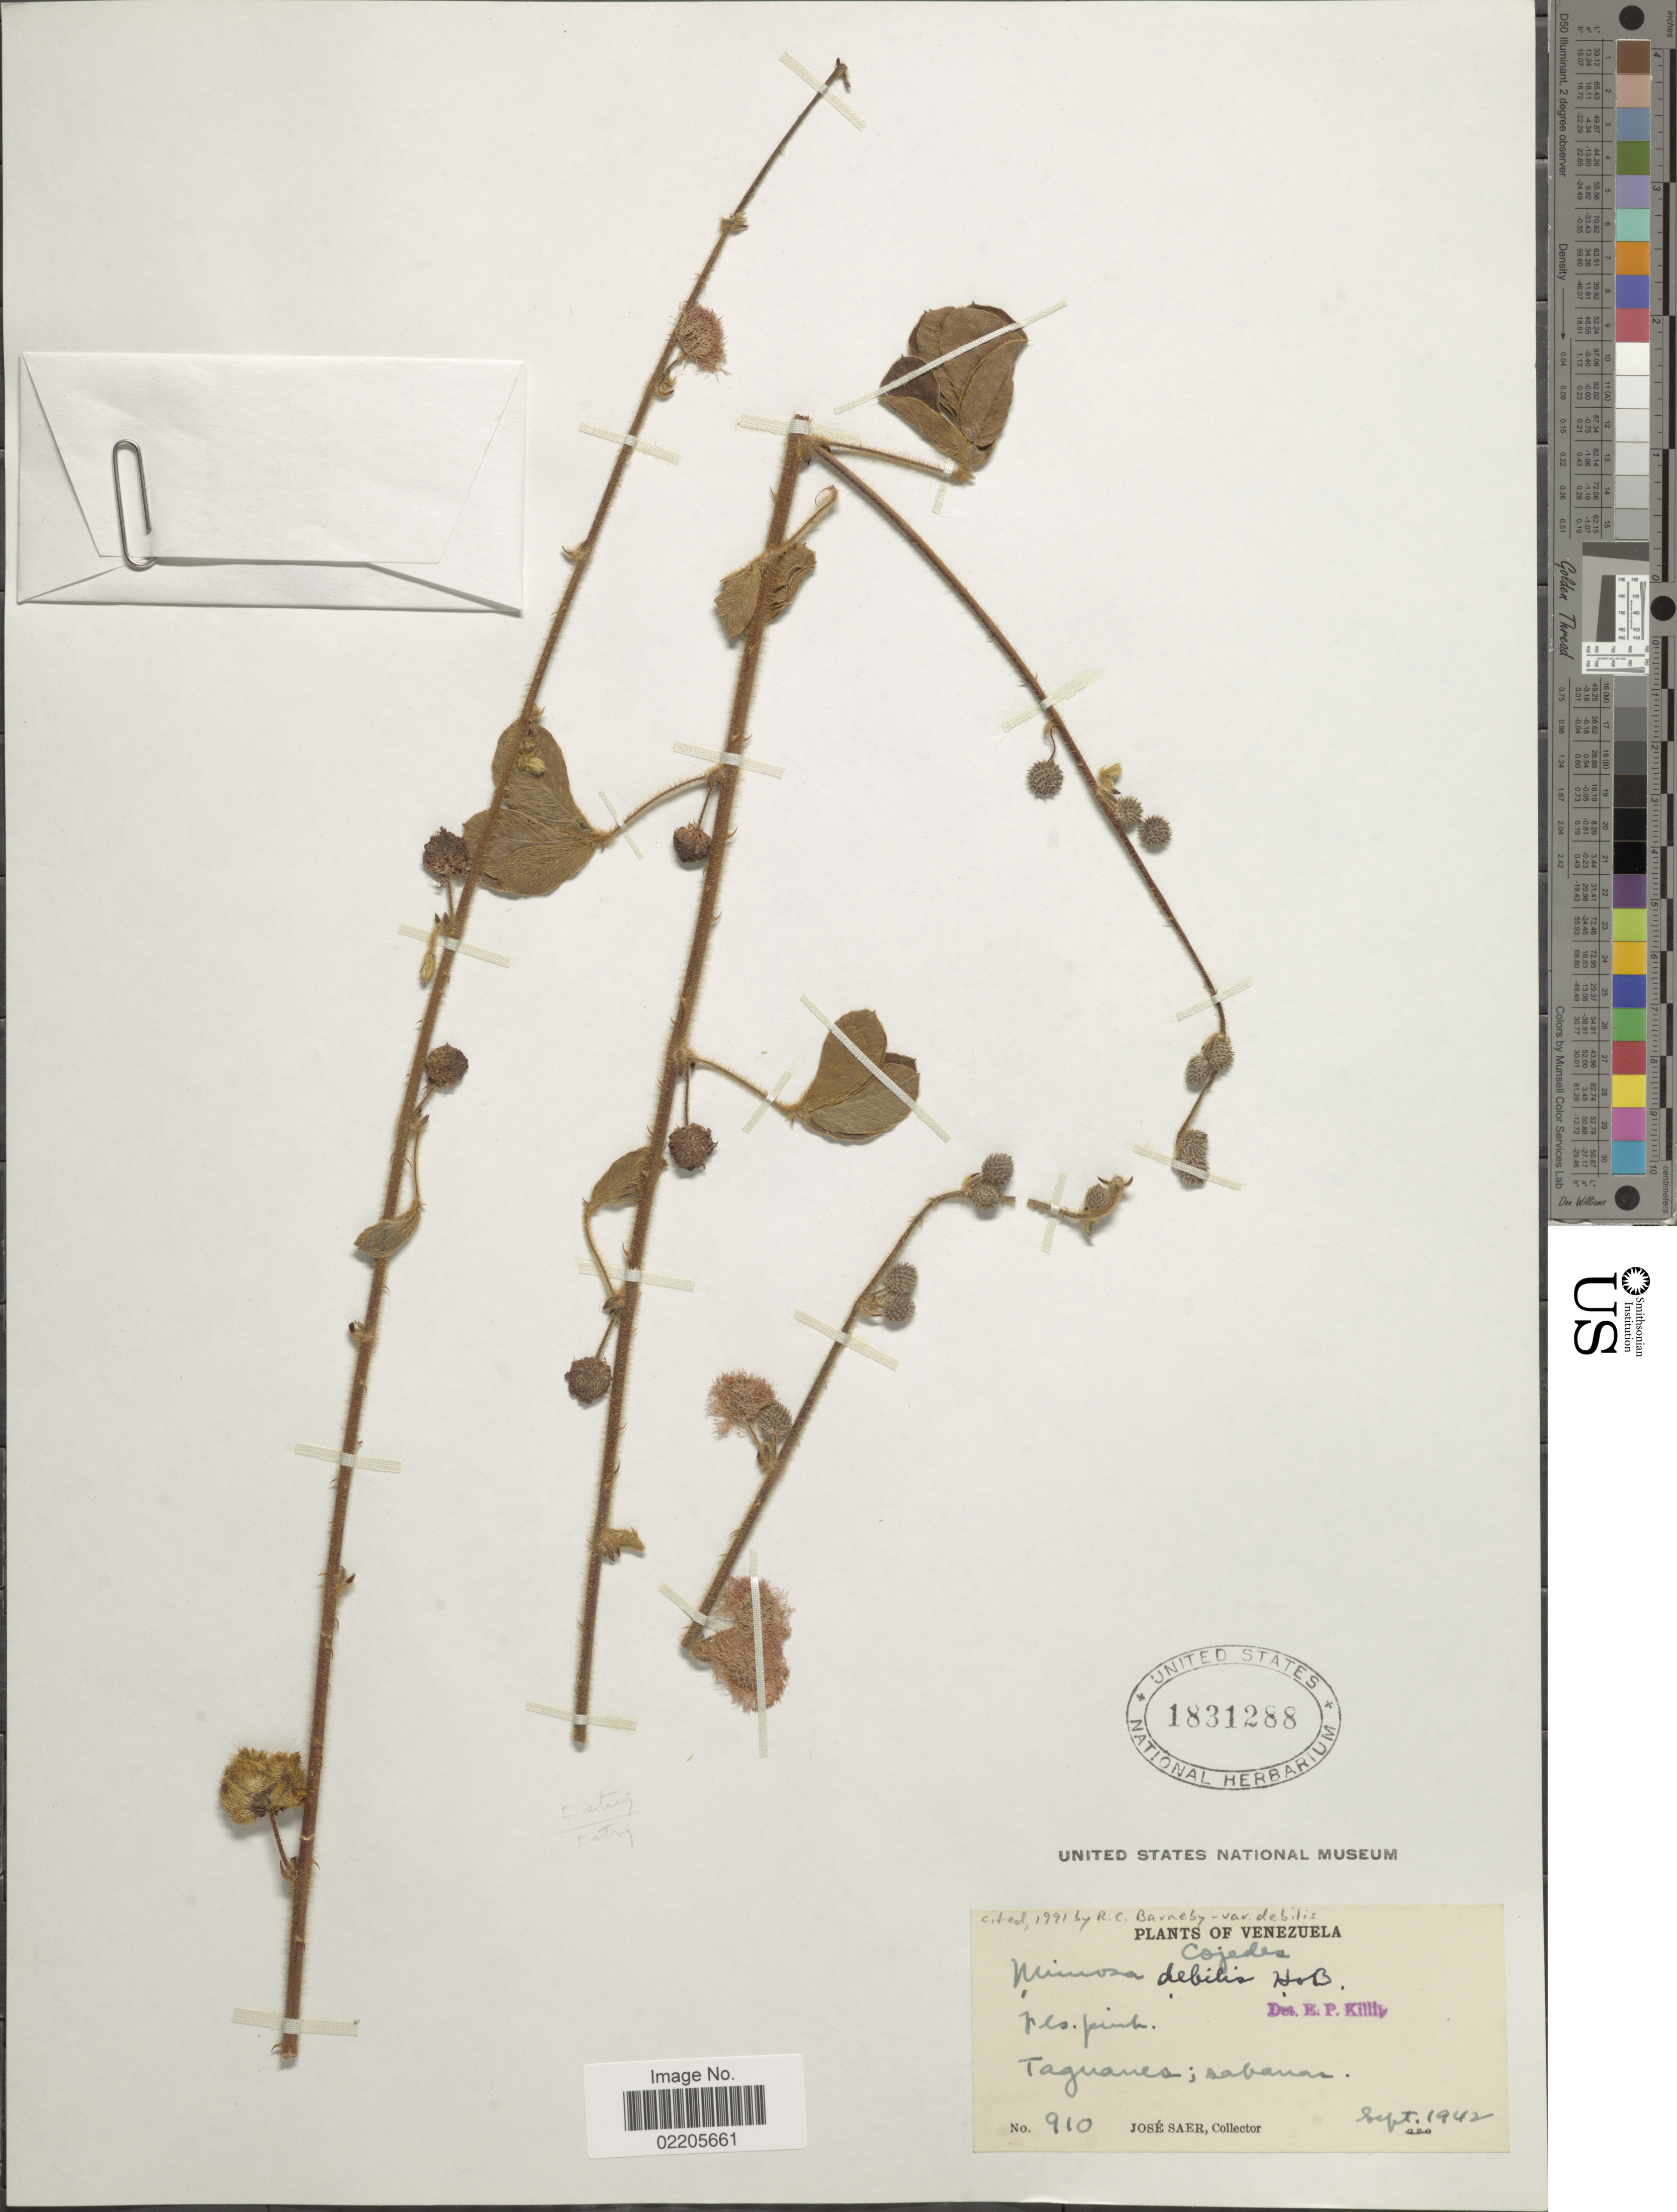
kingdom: Plantae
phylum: Tracheophyta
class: Magnoliopsida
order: Fabales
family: Fabaceae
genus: Mimosa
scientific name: Mimosa debilis var. debilis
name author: Humb. & Bonpl. ex Willd.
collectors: J. Saer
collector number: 910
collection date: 1942-09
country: Venezuela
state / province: Cojedes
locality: Taguanes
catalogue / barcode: US 1831288